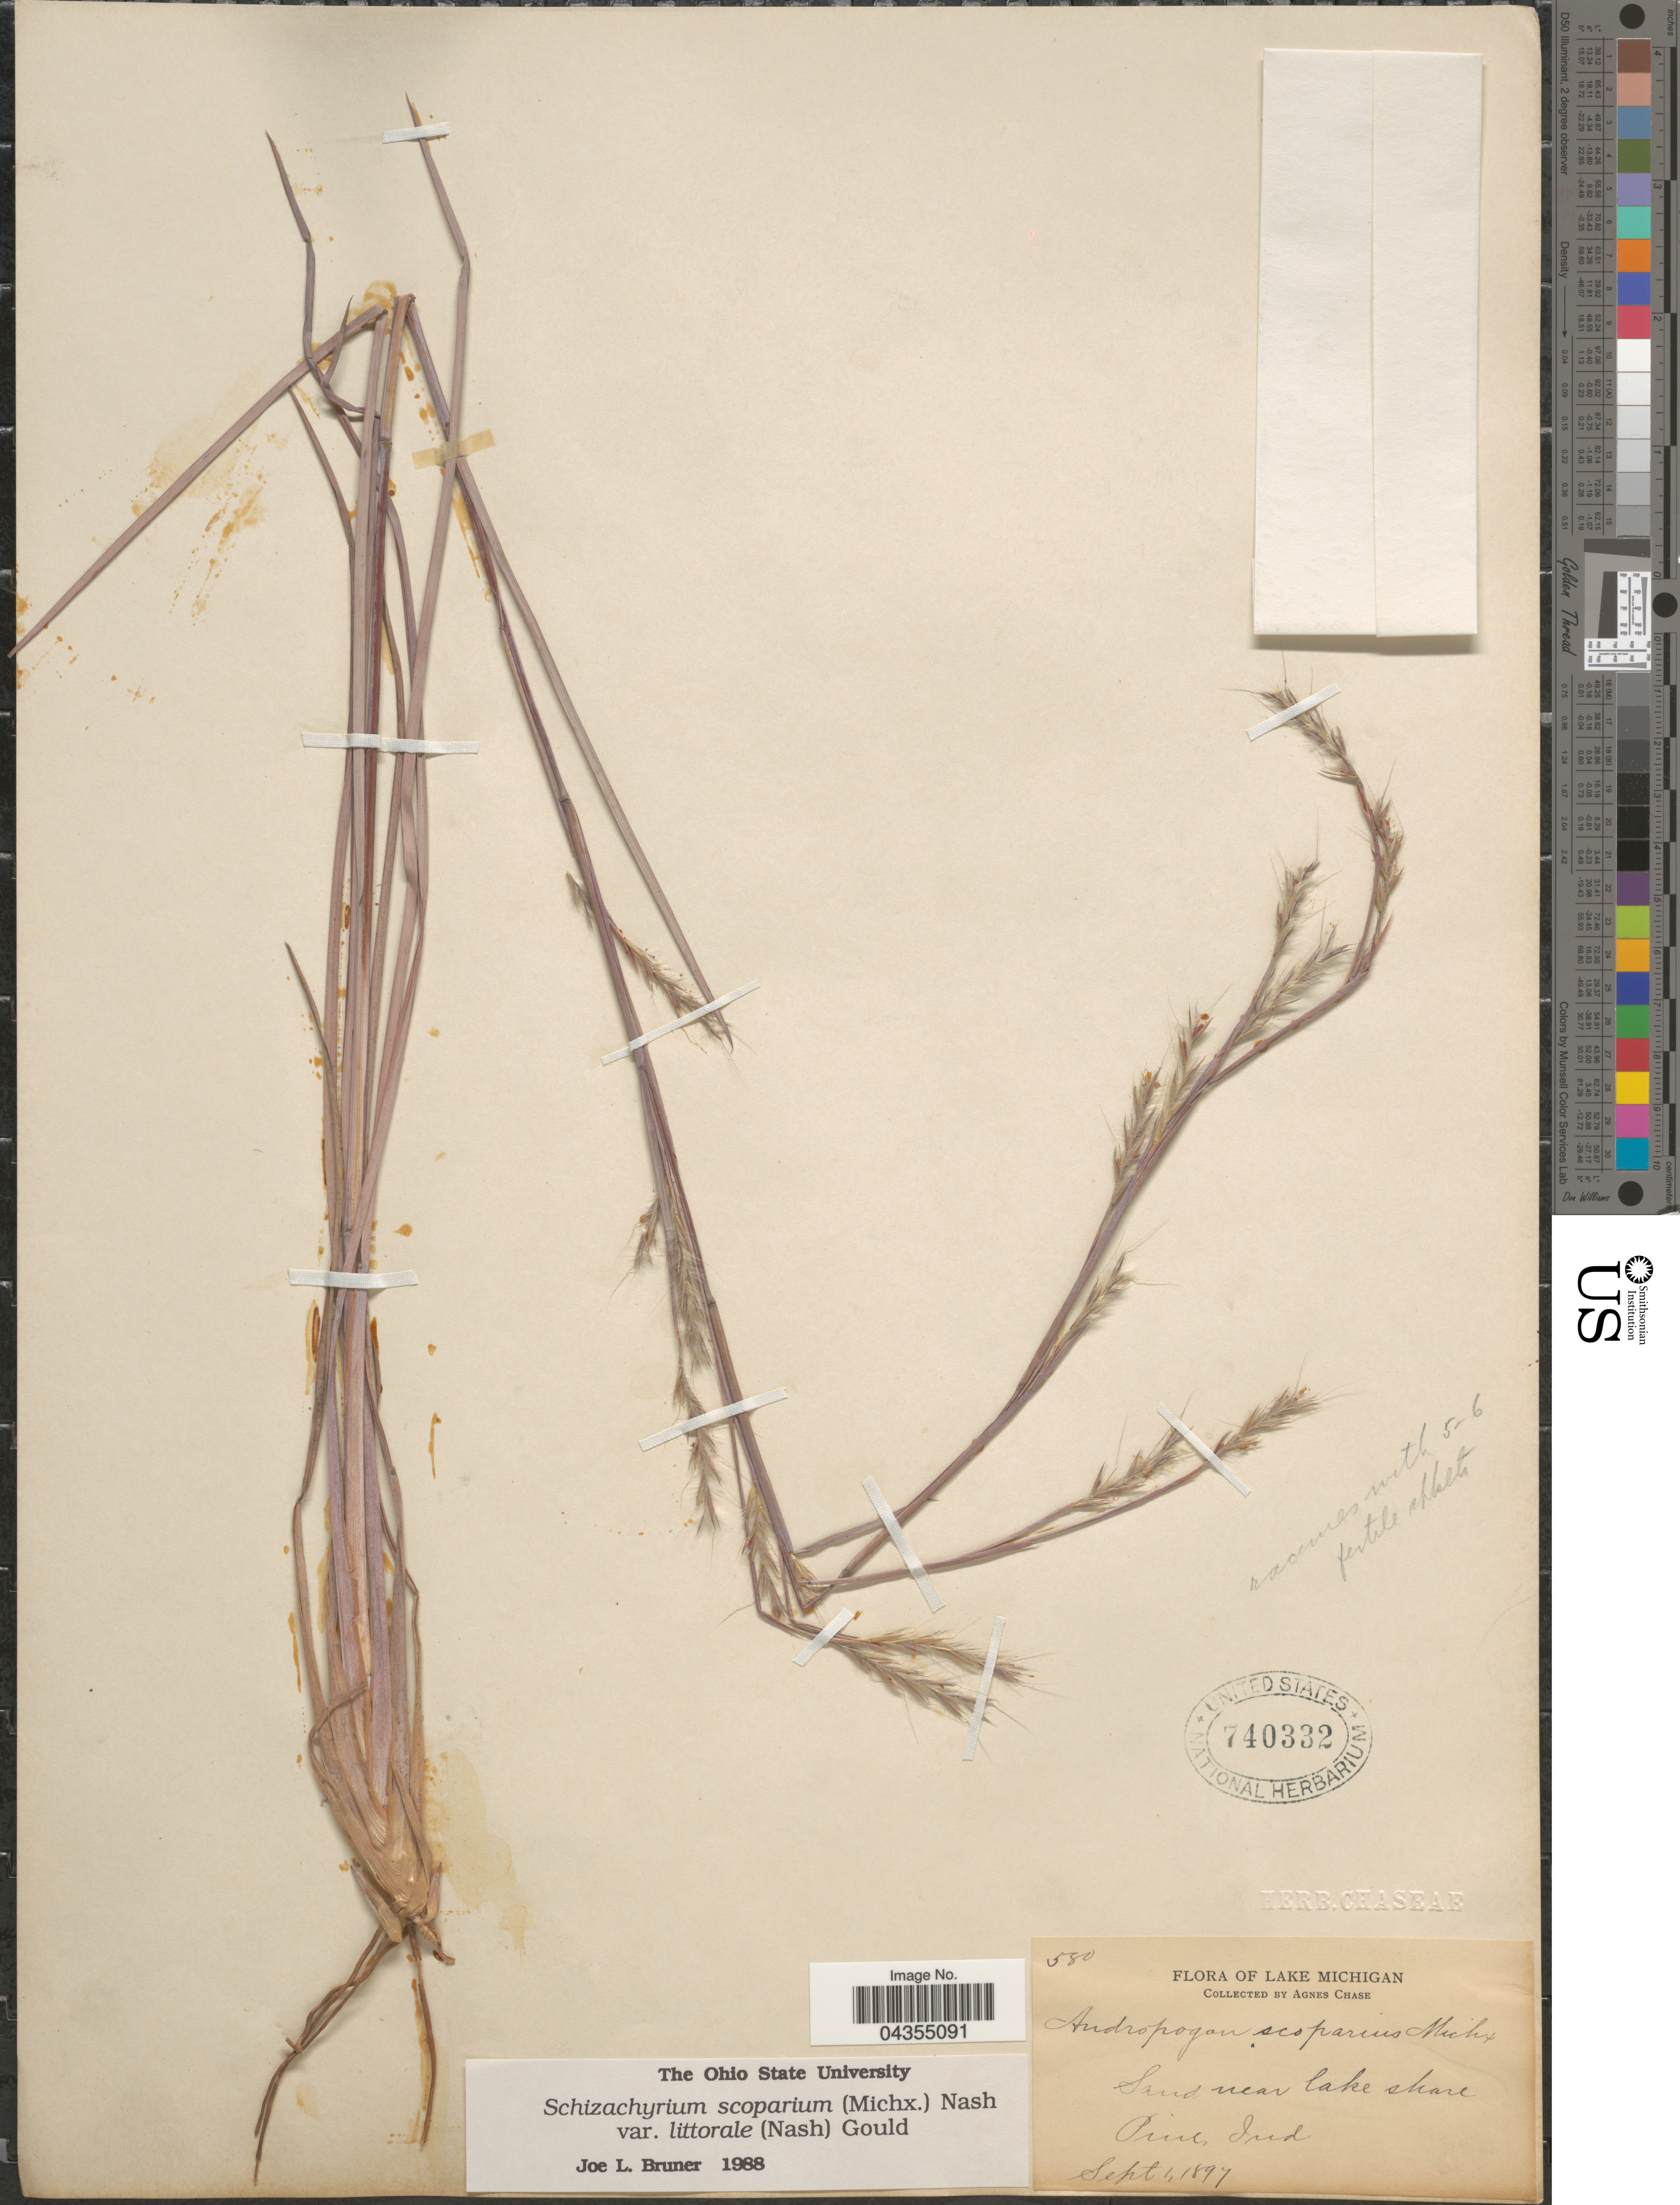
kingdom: Plantae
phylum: Tracheophyta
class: Liliopsida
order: Poales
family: Poaceae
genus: Schizachyrium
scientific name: Schizachyrium scoparium var. littorale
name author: (Nash) Gould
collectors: A. Chase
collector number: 580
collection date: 1897-09-01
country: United States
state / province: Indiana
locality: Lake Michigan. Sand near lake shore Pine.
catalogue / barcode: US 740332